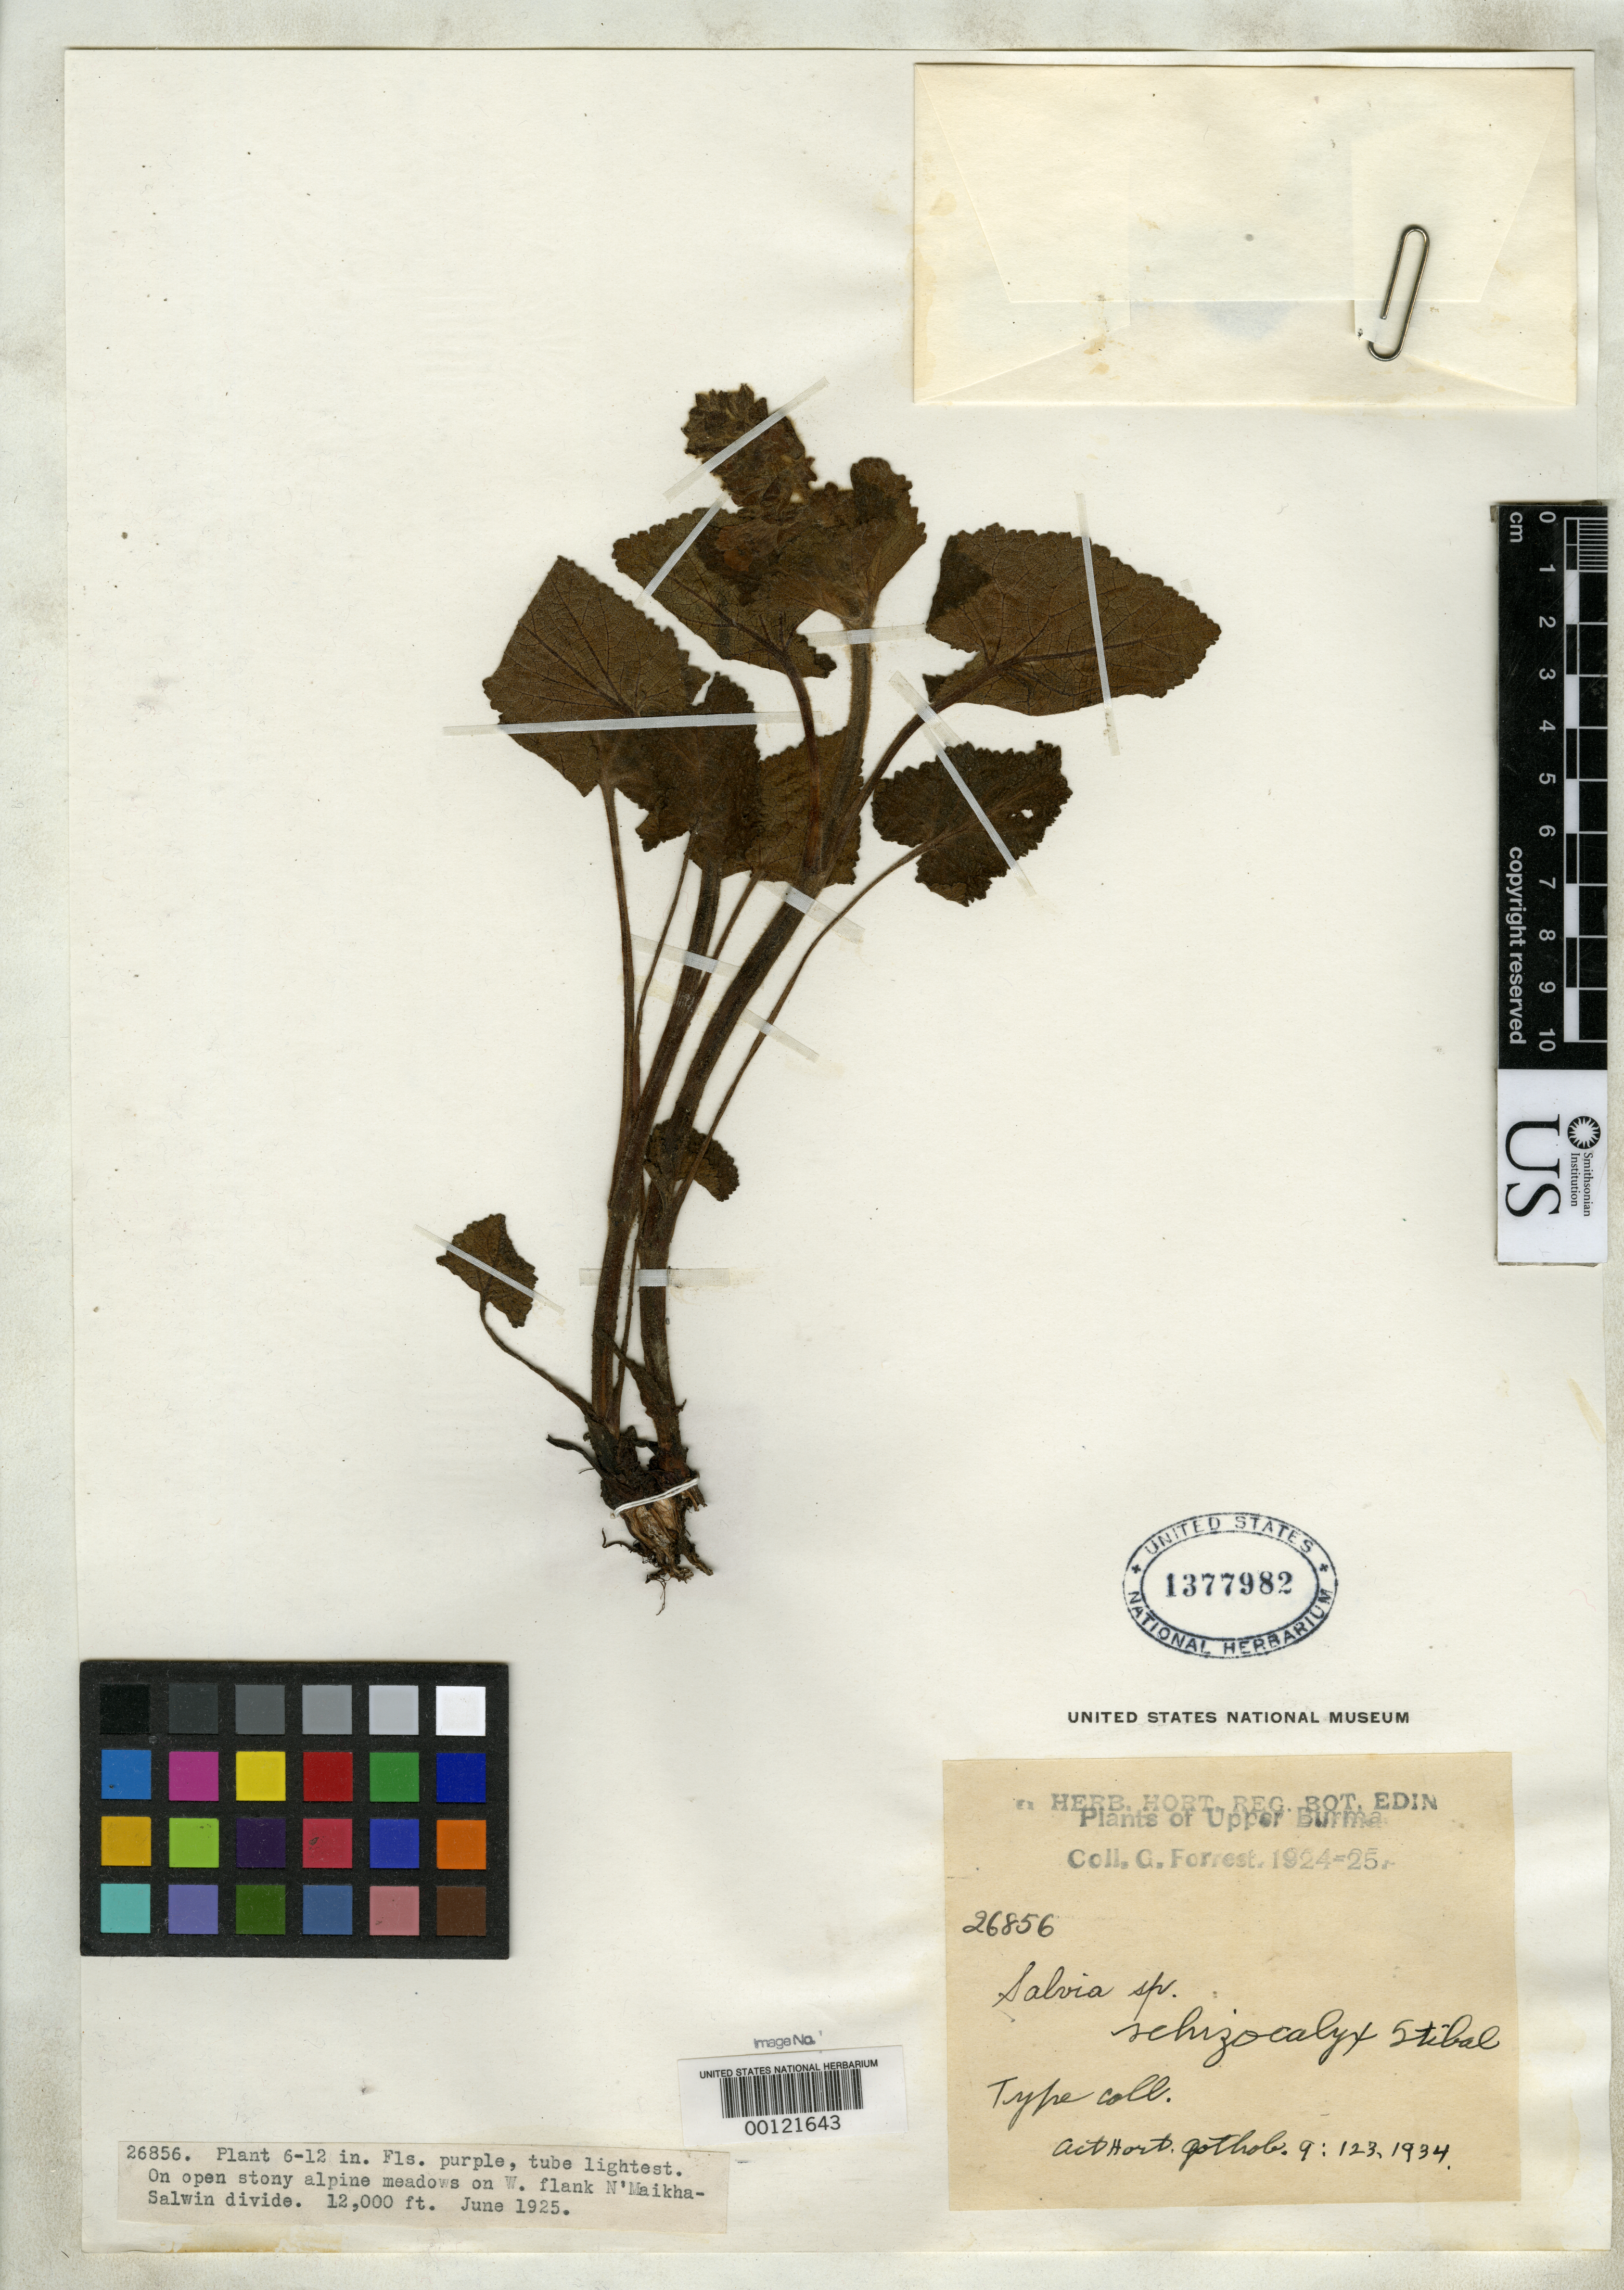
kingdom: Plantae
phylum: Tracheophyta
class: Magnoliopsida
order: Lamiales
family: Lamiaceae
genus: Salvia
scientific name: Salvia schizocalyx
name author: Stibal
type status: Isotype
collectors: G. Forrest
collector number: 26856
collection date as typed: Jun 1925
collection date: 1925-06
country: Myanmar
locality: N'maikha-salwin Divide.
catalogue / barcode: US 1377982